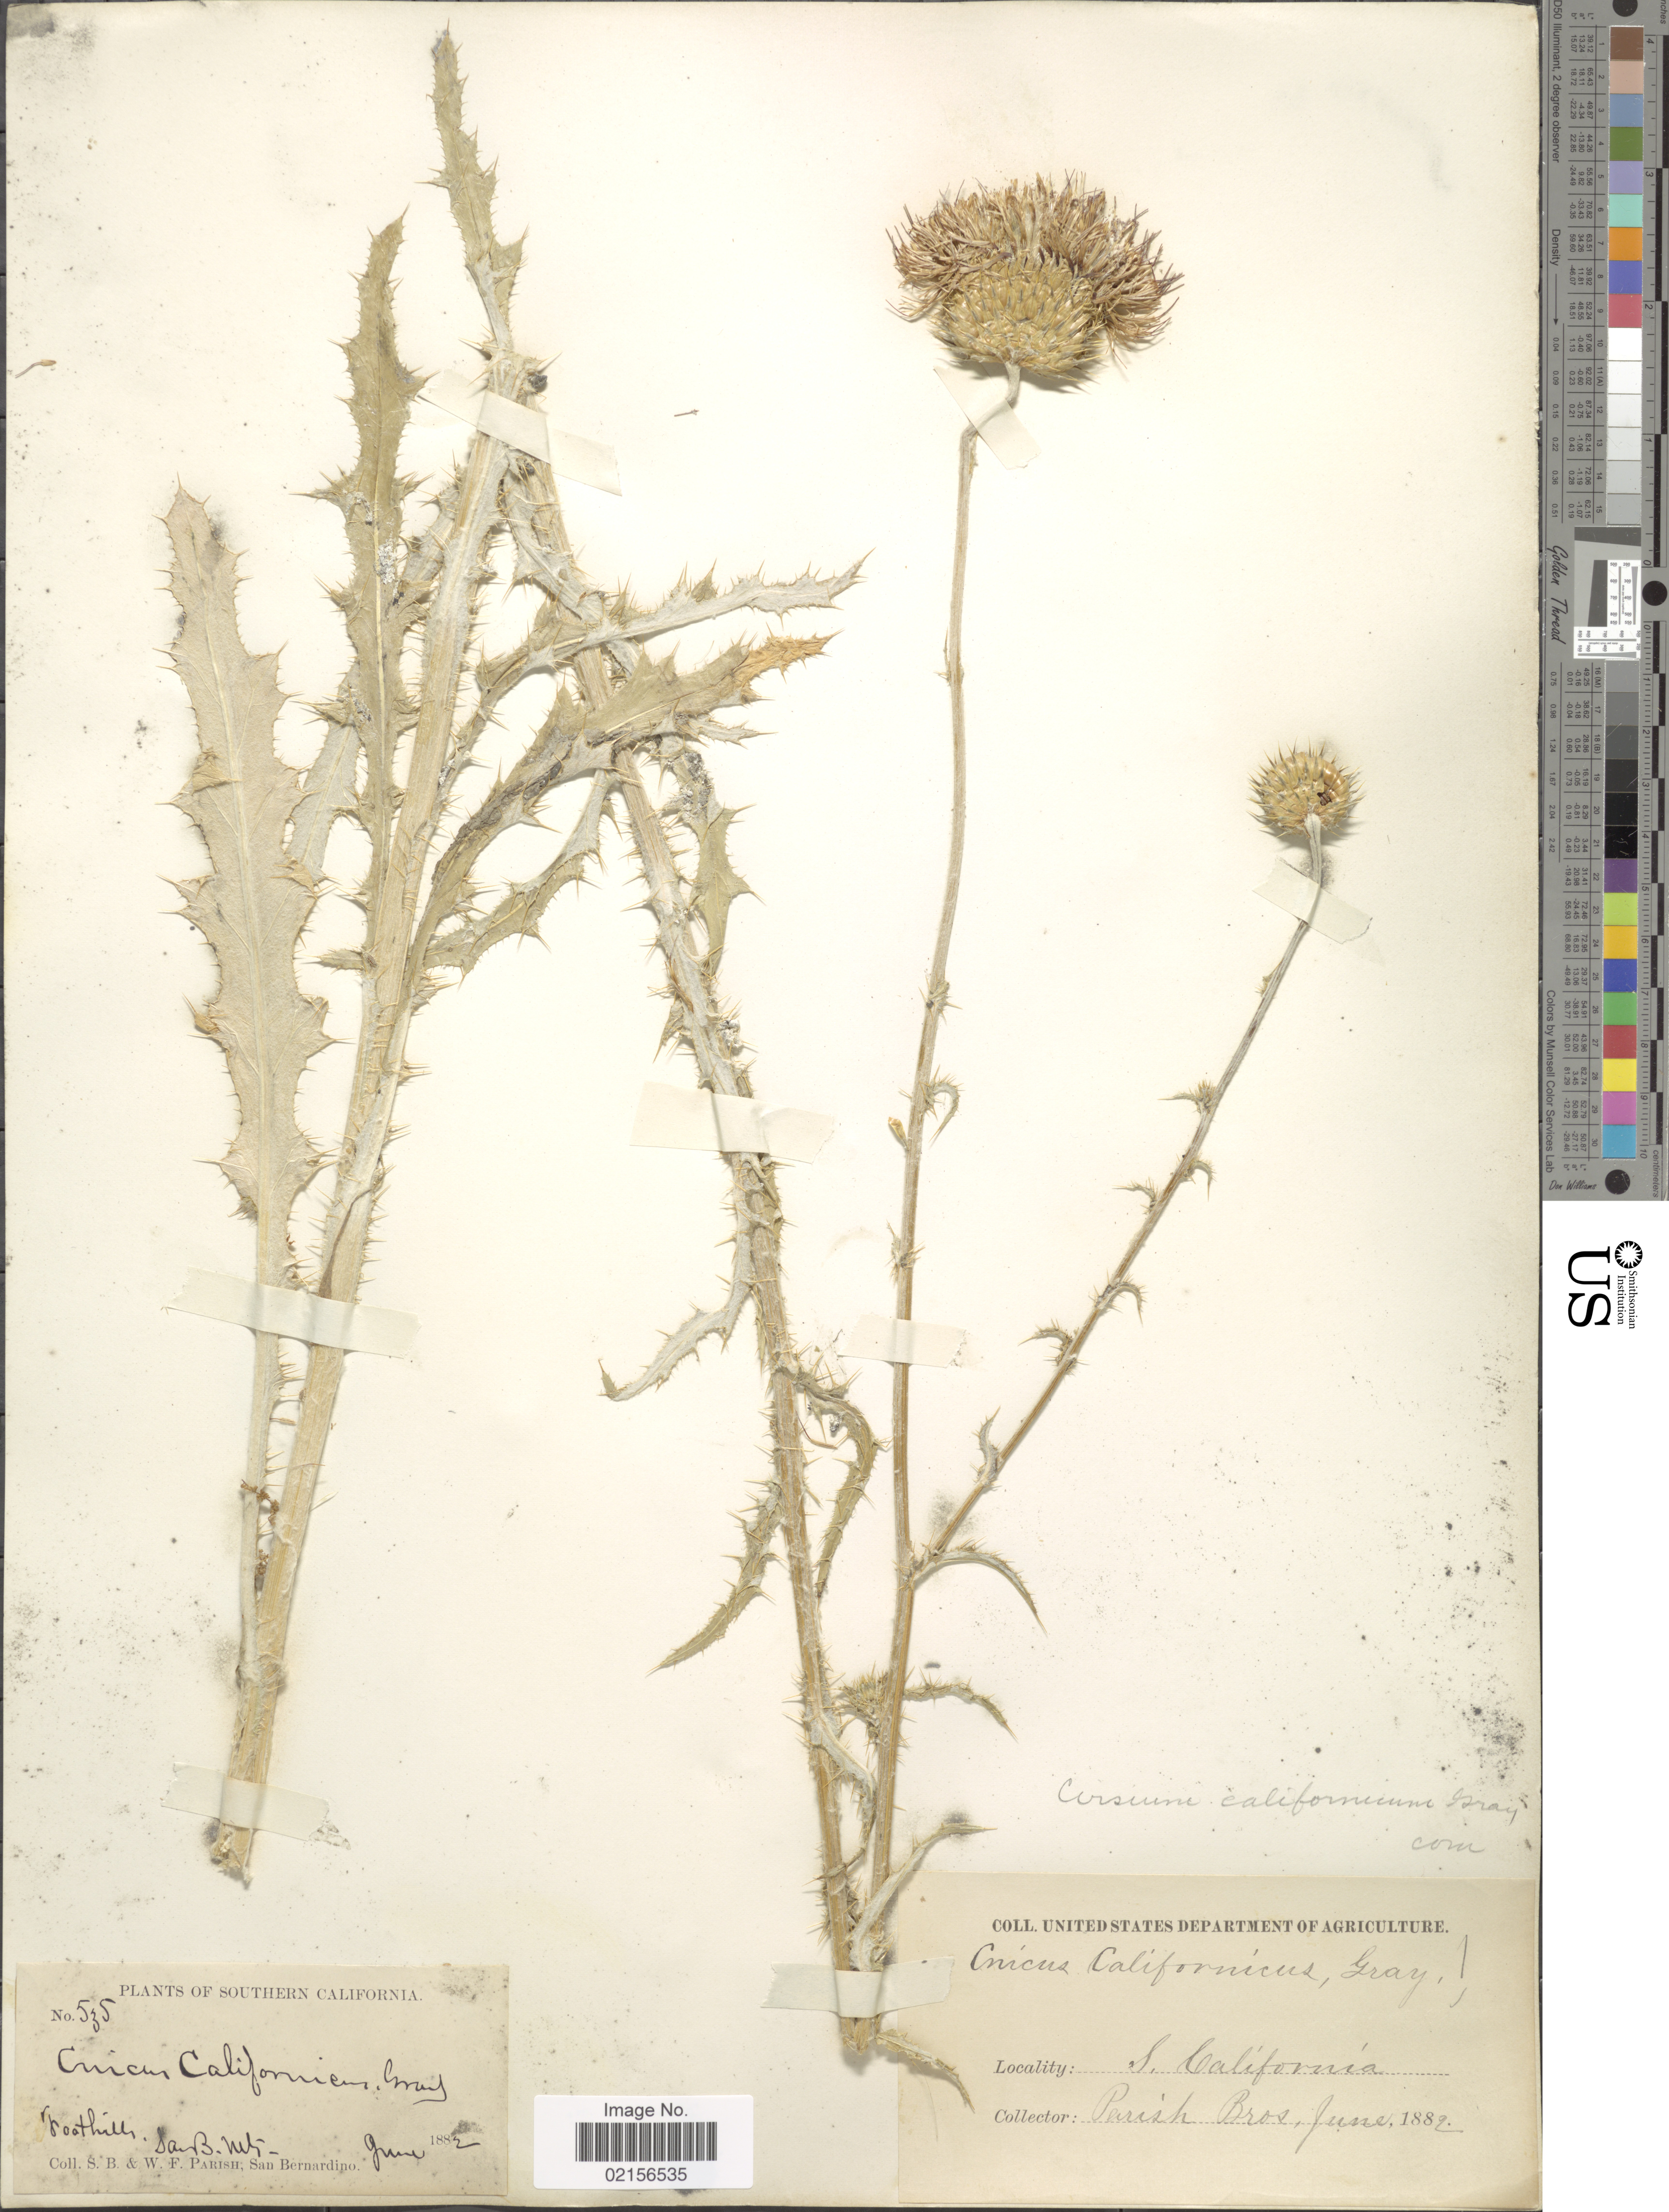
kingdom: Plantae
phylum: Tracheophyta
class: Magnoliopsida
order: Asterales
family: Asteraceae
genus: Cirsium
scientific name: Cirsium occidentale var. californicum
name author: (A. Gray) D.J. Keil & C.E. Turner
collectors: S. B. Parish & W. F. Parish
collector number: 535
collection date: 1882-06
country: United States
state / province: California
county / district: San Bernardino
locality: Southern California, Foothills, San B. Mts